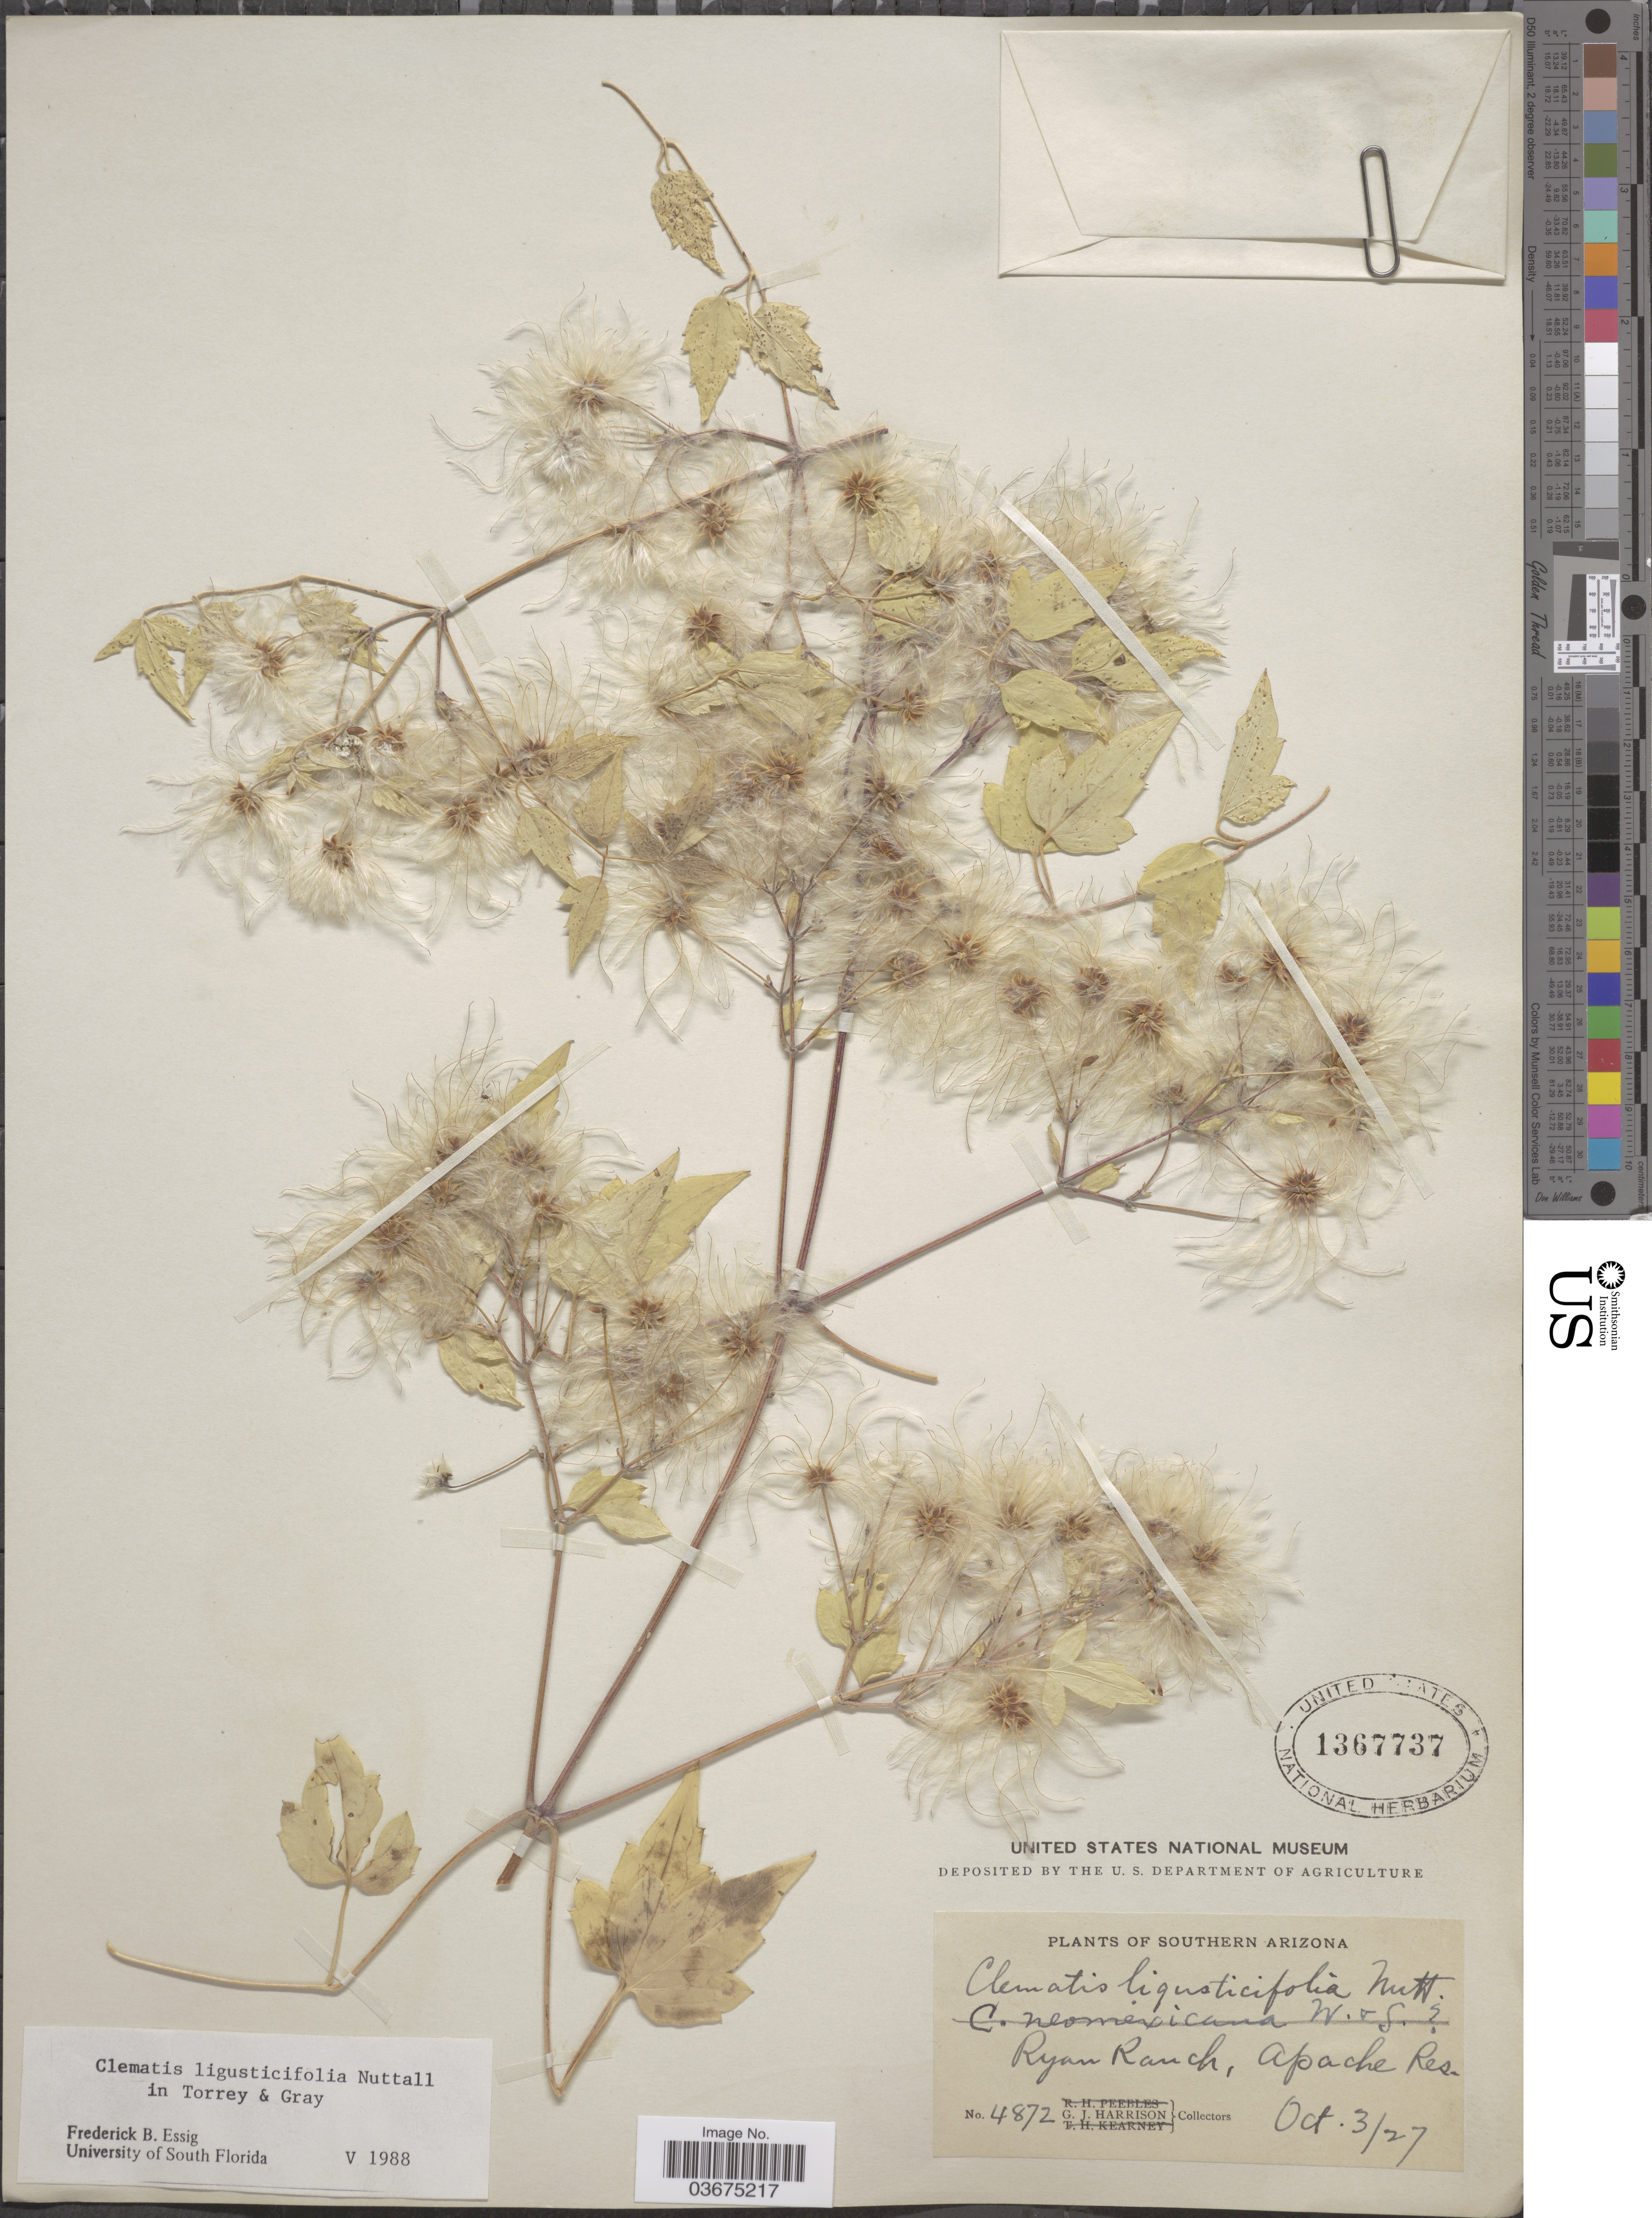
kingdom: Plantae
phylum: Tracheophyta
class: Magnoliopsida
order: Ranunculales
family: Ranunculaceae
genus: Clematis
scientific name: Clematis ligusticifolia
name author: Nutt.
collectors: G. J. Harrison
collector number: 4872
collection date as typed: Transcribed d/m/y: 3/10/27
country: United States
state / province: Arizona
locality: Southern Arizona. Ryan Ranch, Apache Res.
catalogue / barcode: US 1367737